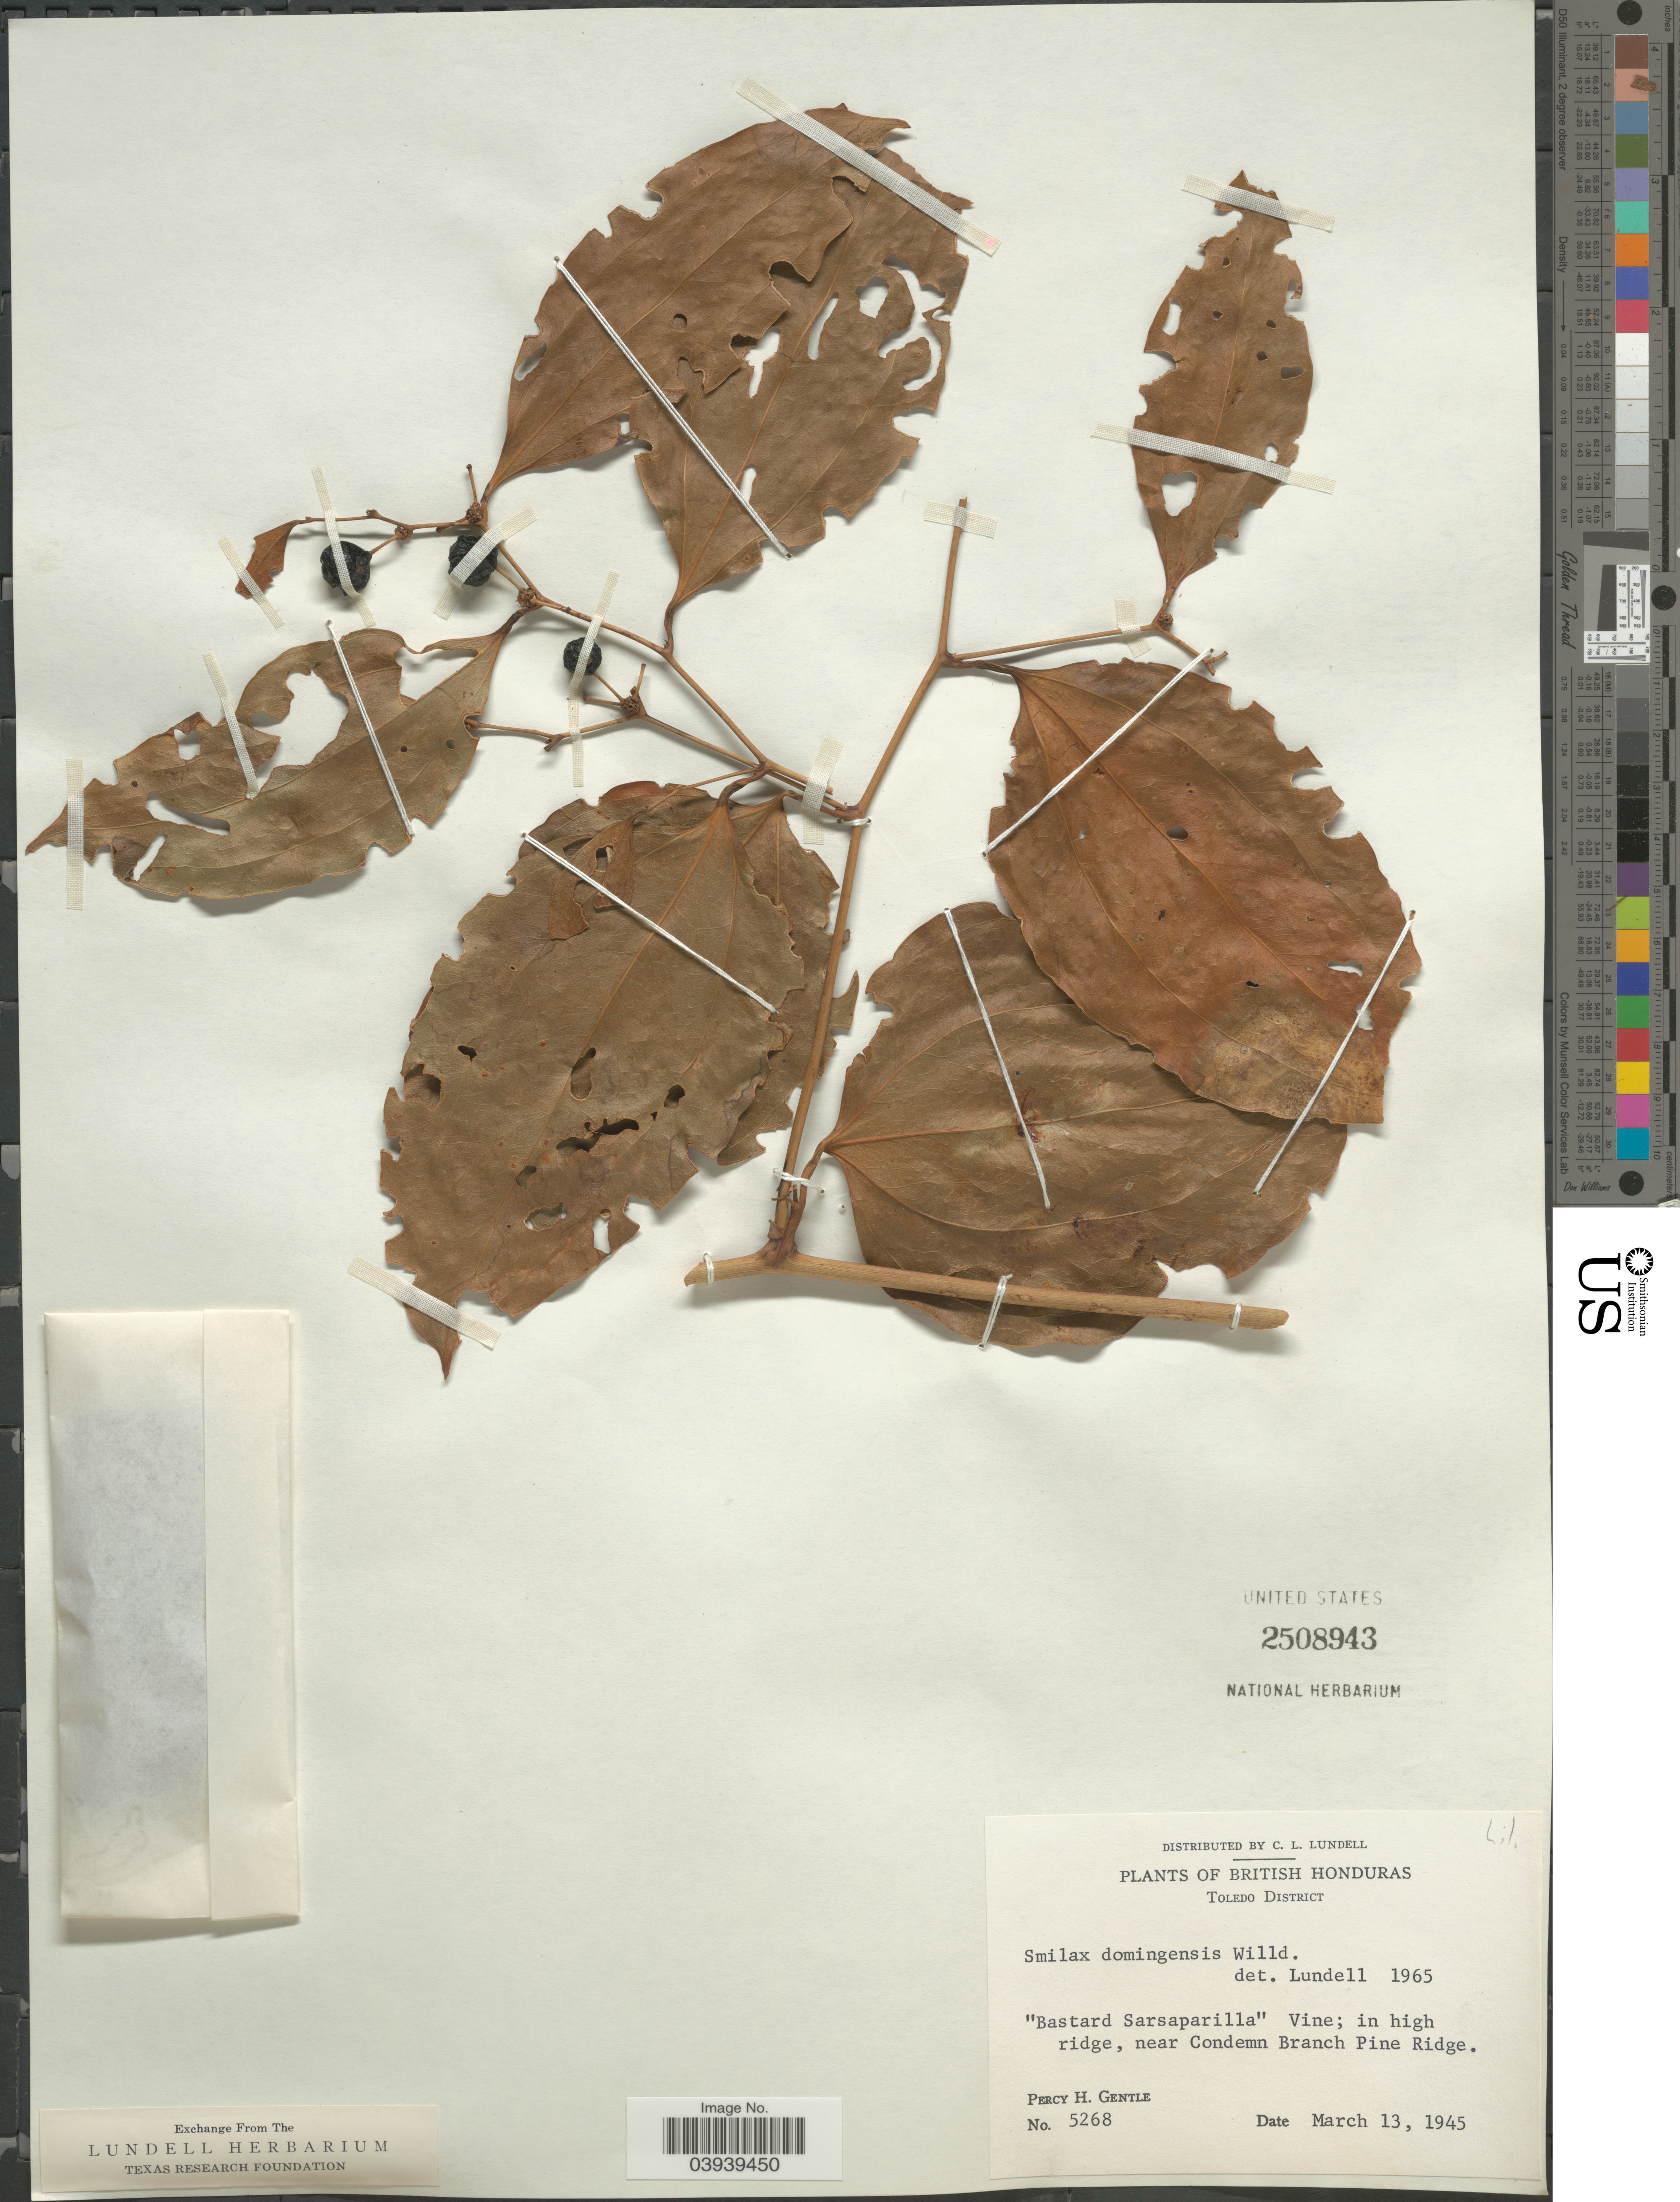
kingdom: Plantae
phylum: Tracheophyta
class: Liliopsida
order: Liliales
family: Smilacaceae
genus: Smilax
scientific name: Smilax domingensis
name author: Willd.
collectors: P. H. Gentle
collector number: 5268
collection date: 1945-03-13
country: Belize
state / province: Toledo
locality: British Honduras. Toledo District. Near Condemn Branch Pine Ridge.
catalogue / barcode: US 2508943